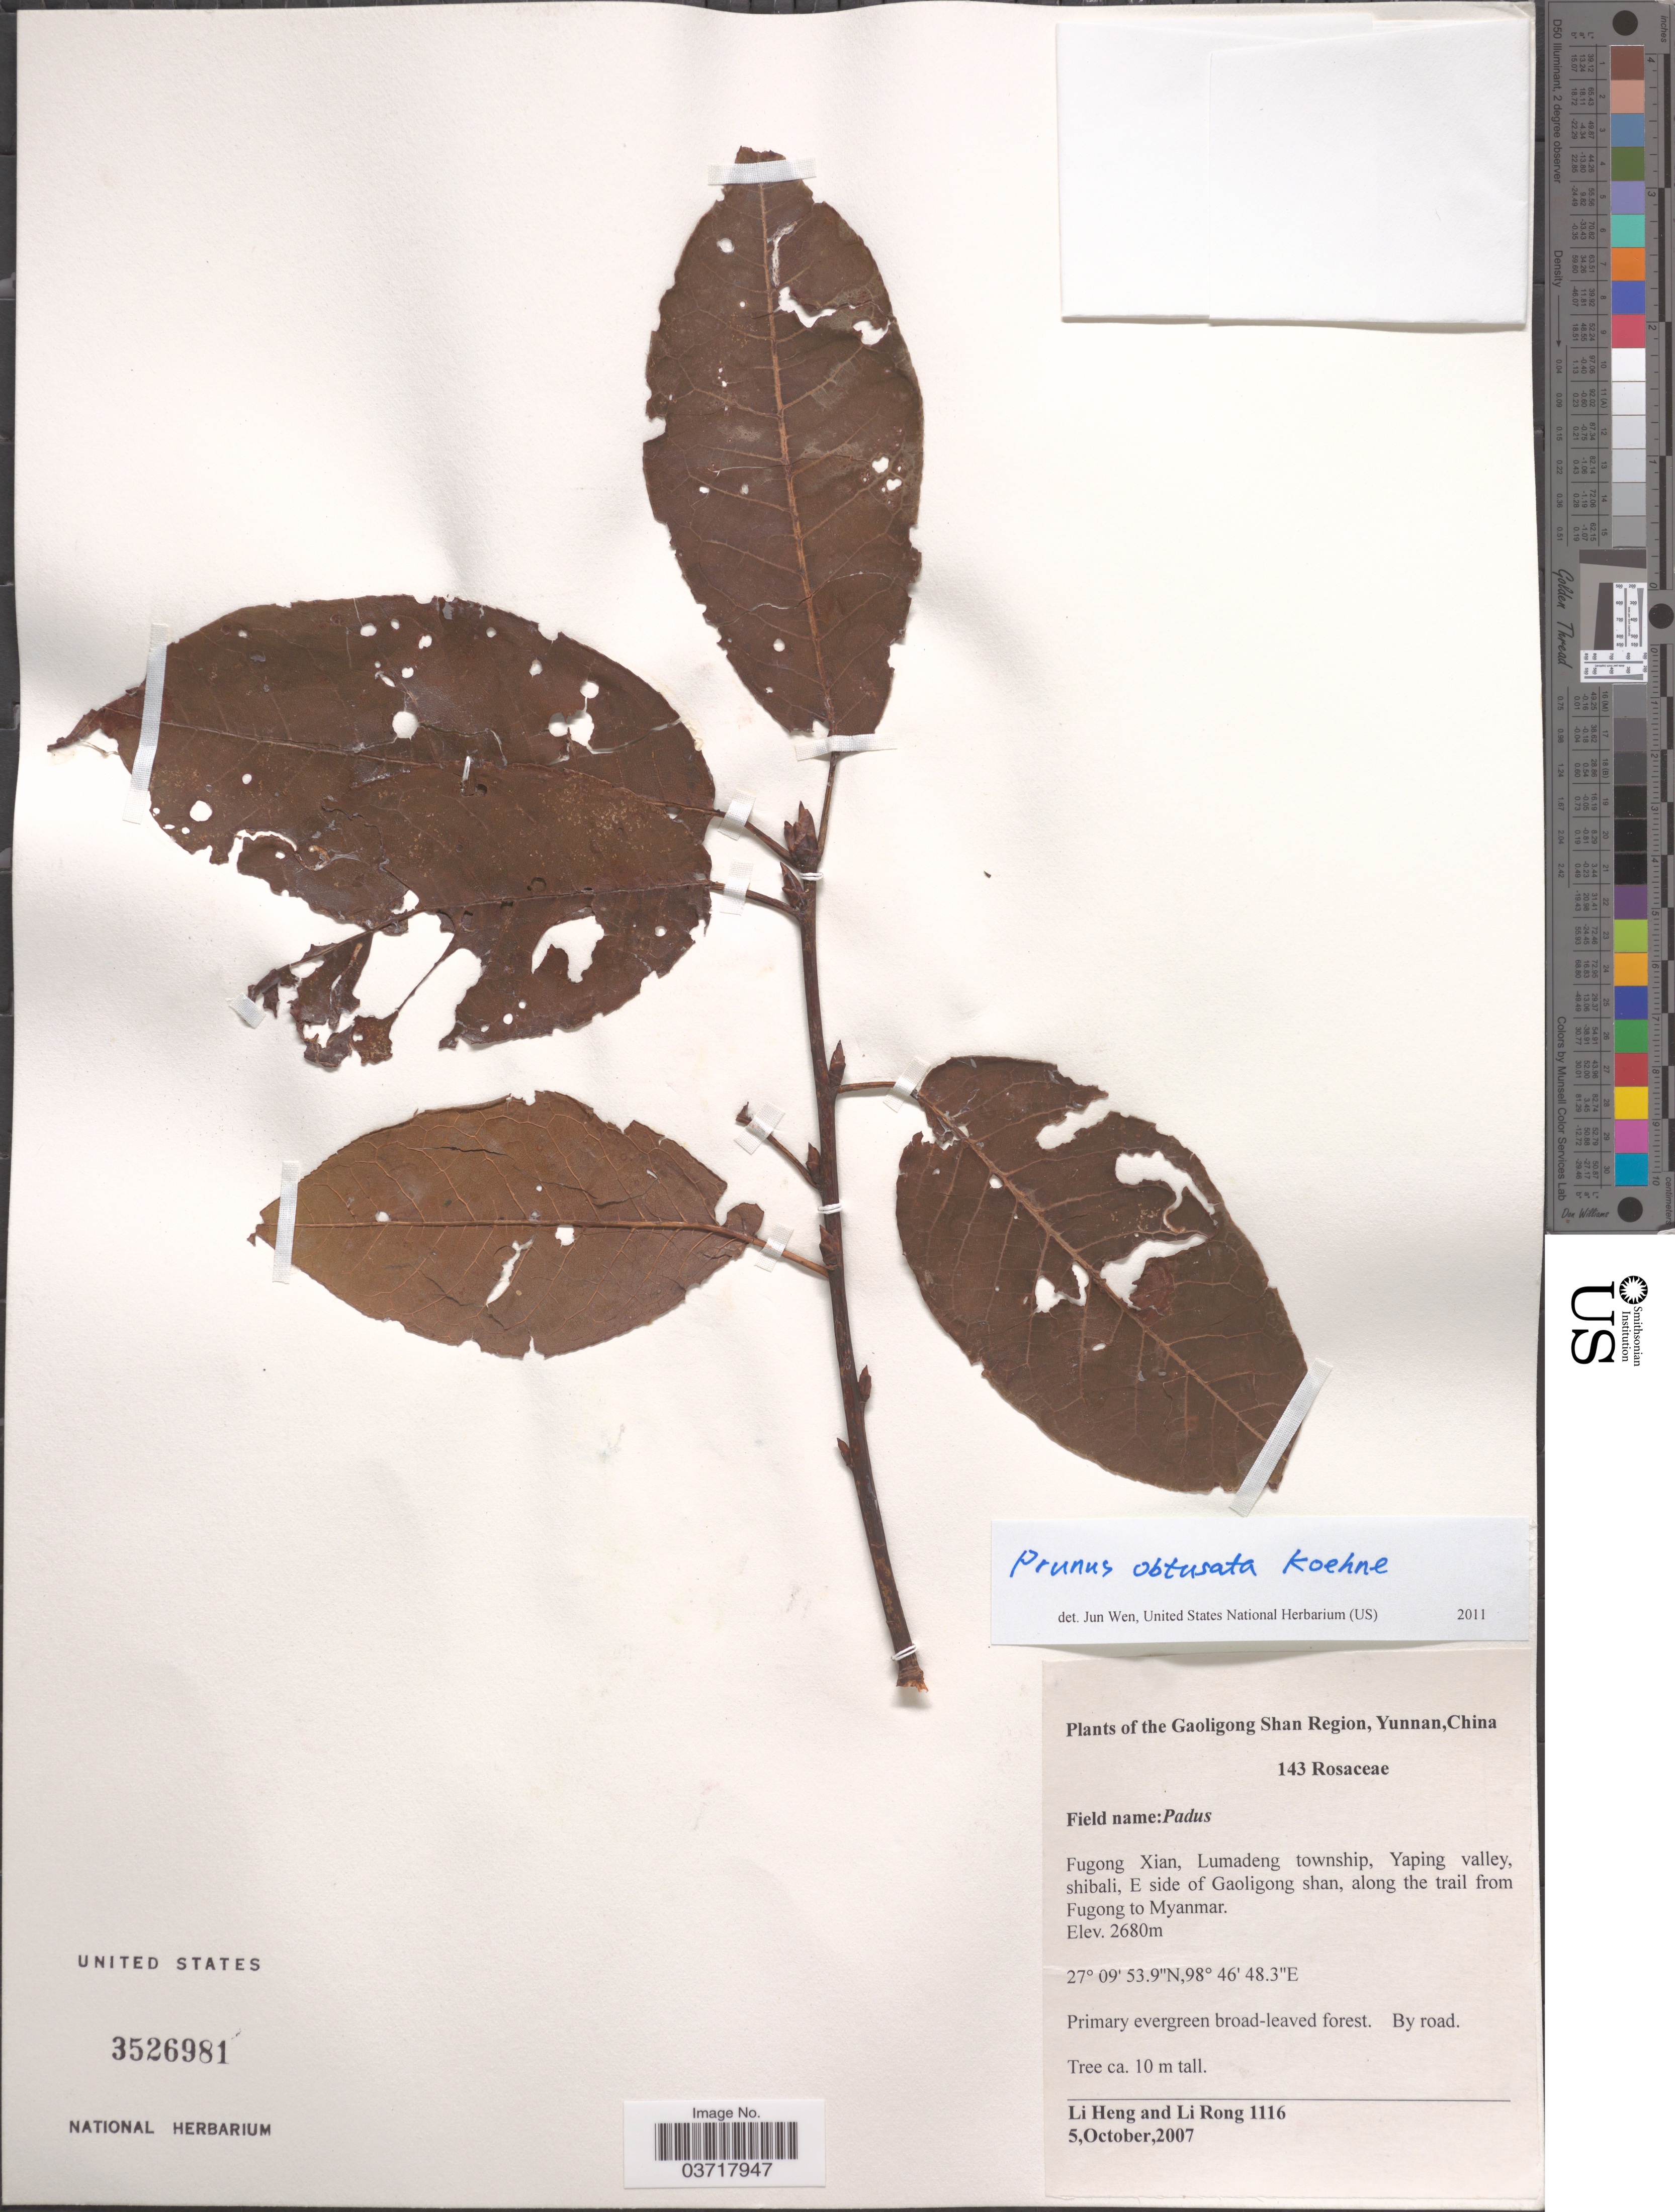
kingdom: Plantae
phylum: Tracheophyta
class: Magnoliopsida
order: Rosales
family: Rosaceae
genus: Prunus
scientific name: Prunus obtusata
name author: Koehne in Sarg.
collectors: L. Heng & R. Li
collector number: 1116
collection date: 2007-10-05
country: China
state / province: Yunnan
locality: The Gaoligong Shan Region, Fugong Xian, Lumadeng township, Yaping valley, shibali, E side of Gaoligong shan, along the trail from Fugong to Myanmar.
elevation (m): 2680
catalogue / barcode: US 3526981